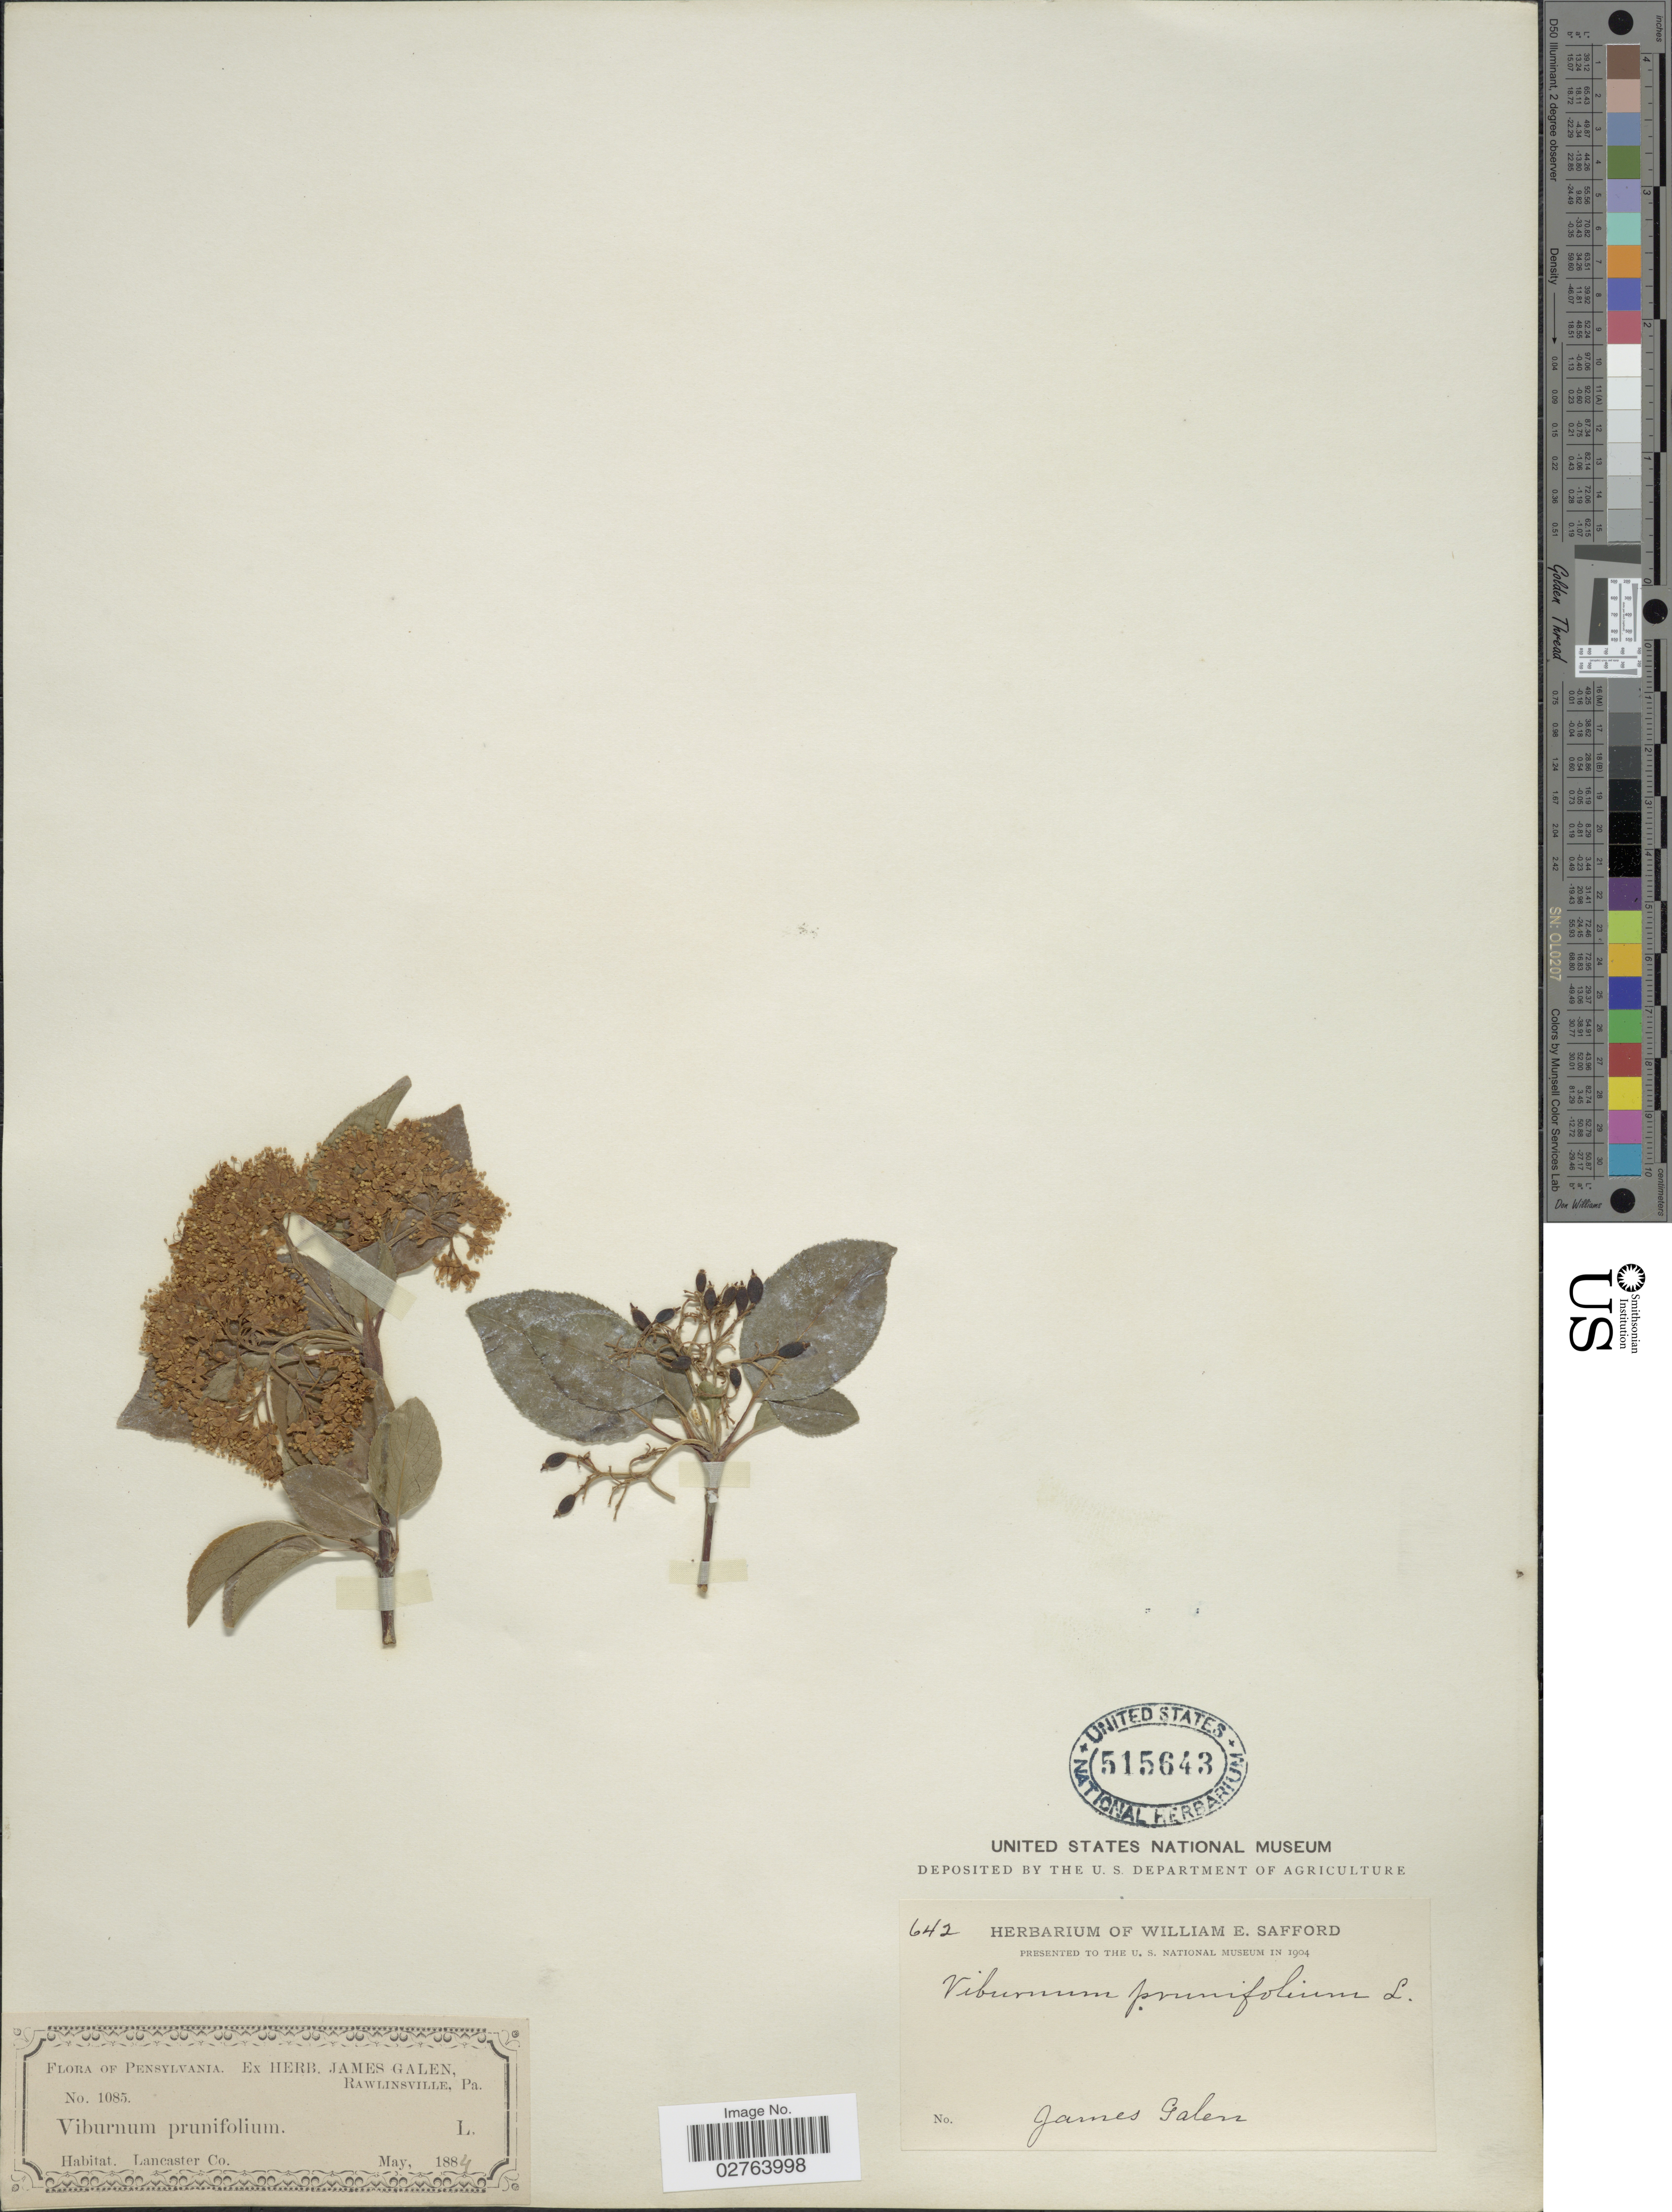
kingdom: Plantae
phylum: Tracheophyta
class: Magnoliopsida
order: Dipsacales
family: Viburnaceae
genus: Viburnum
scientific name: Viburnum prunifolium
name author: L.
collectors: J. Galen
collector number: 1085/642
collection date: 1884-05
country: United States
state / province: Pennsylvania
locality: Lancaster Co.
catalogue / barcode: US 515643